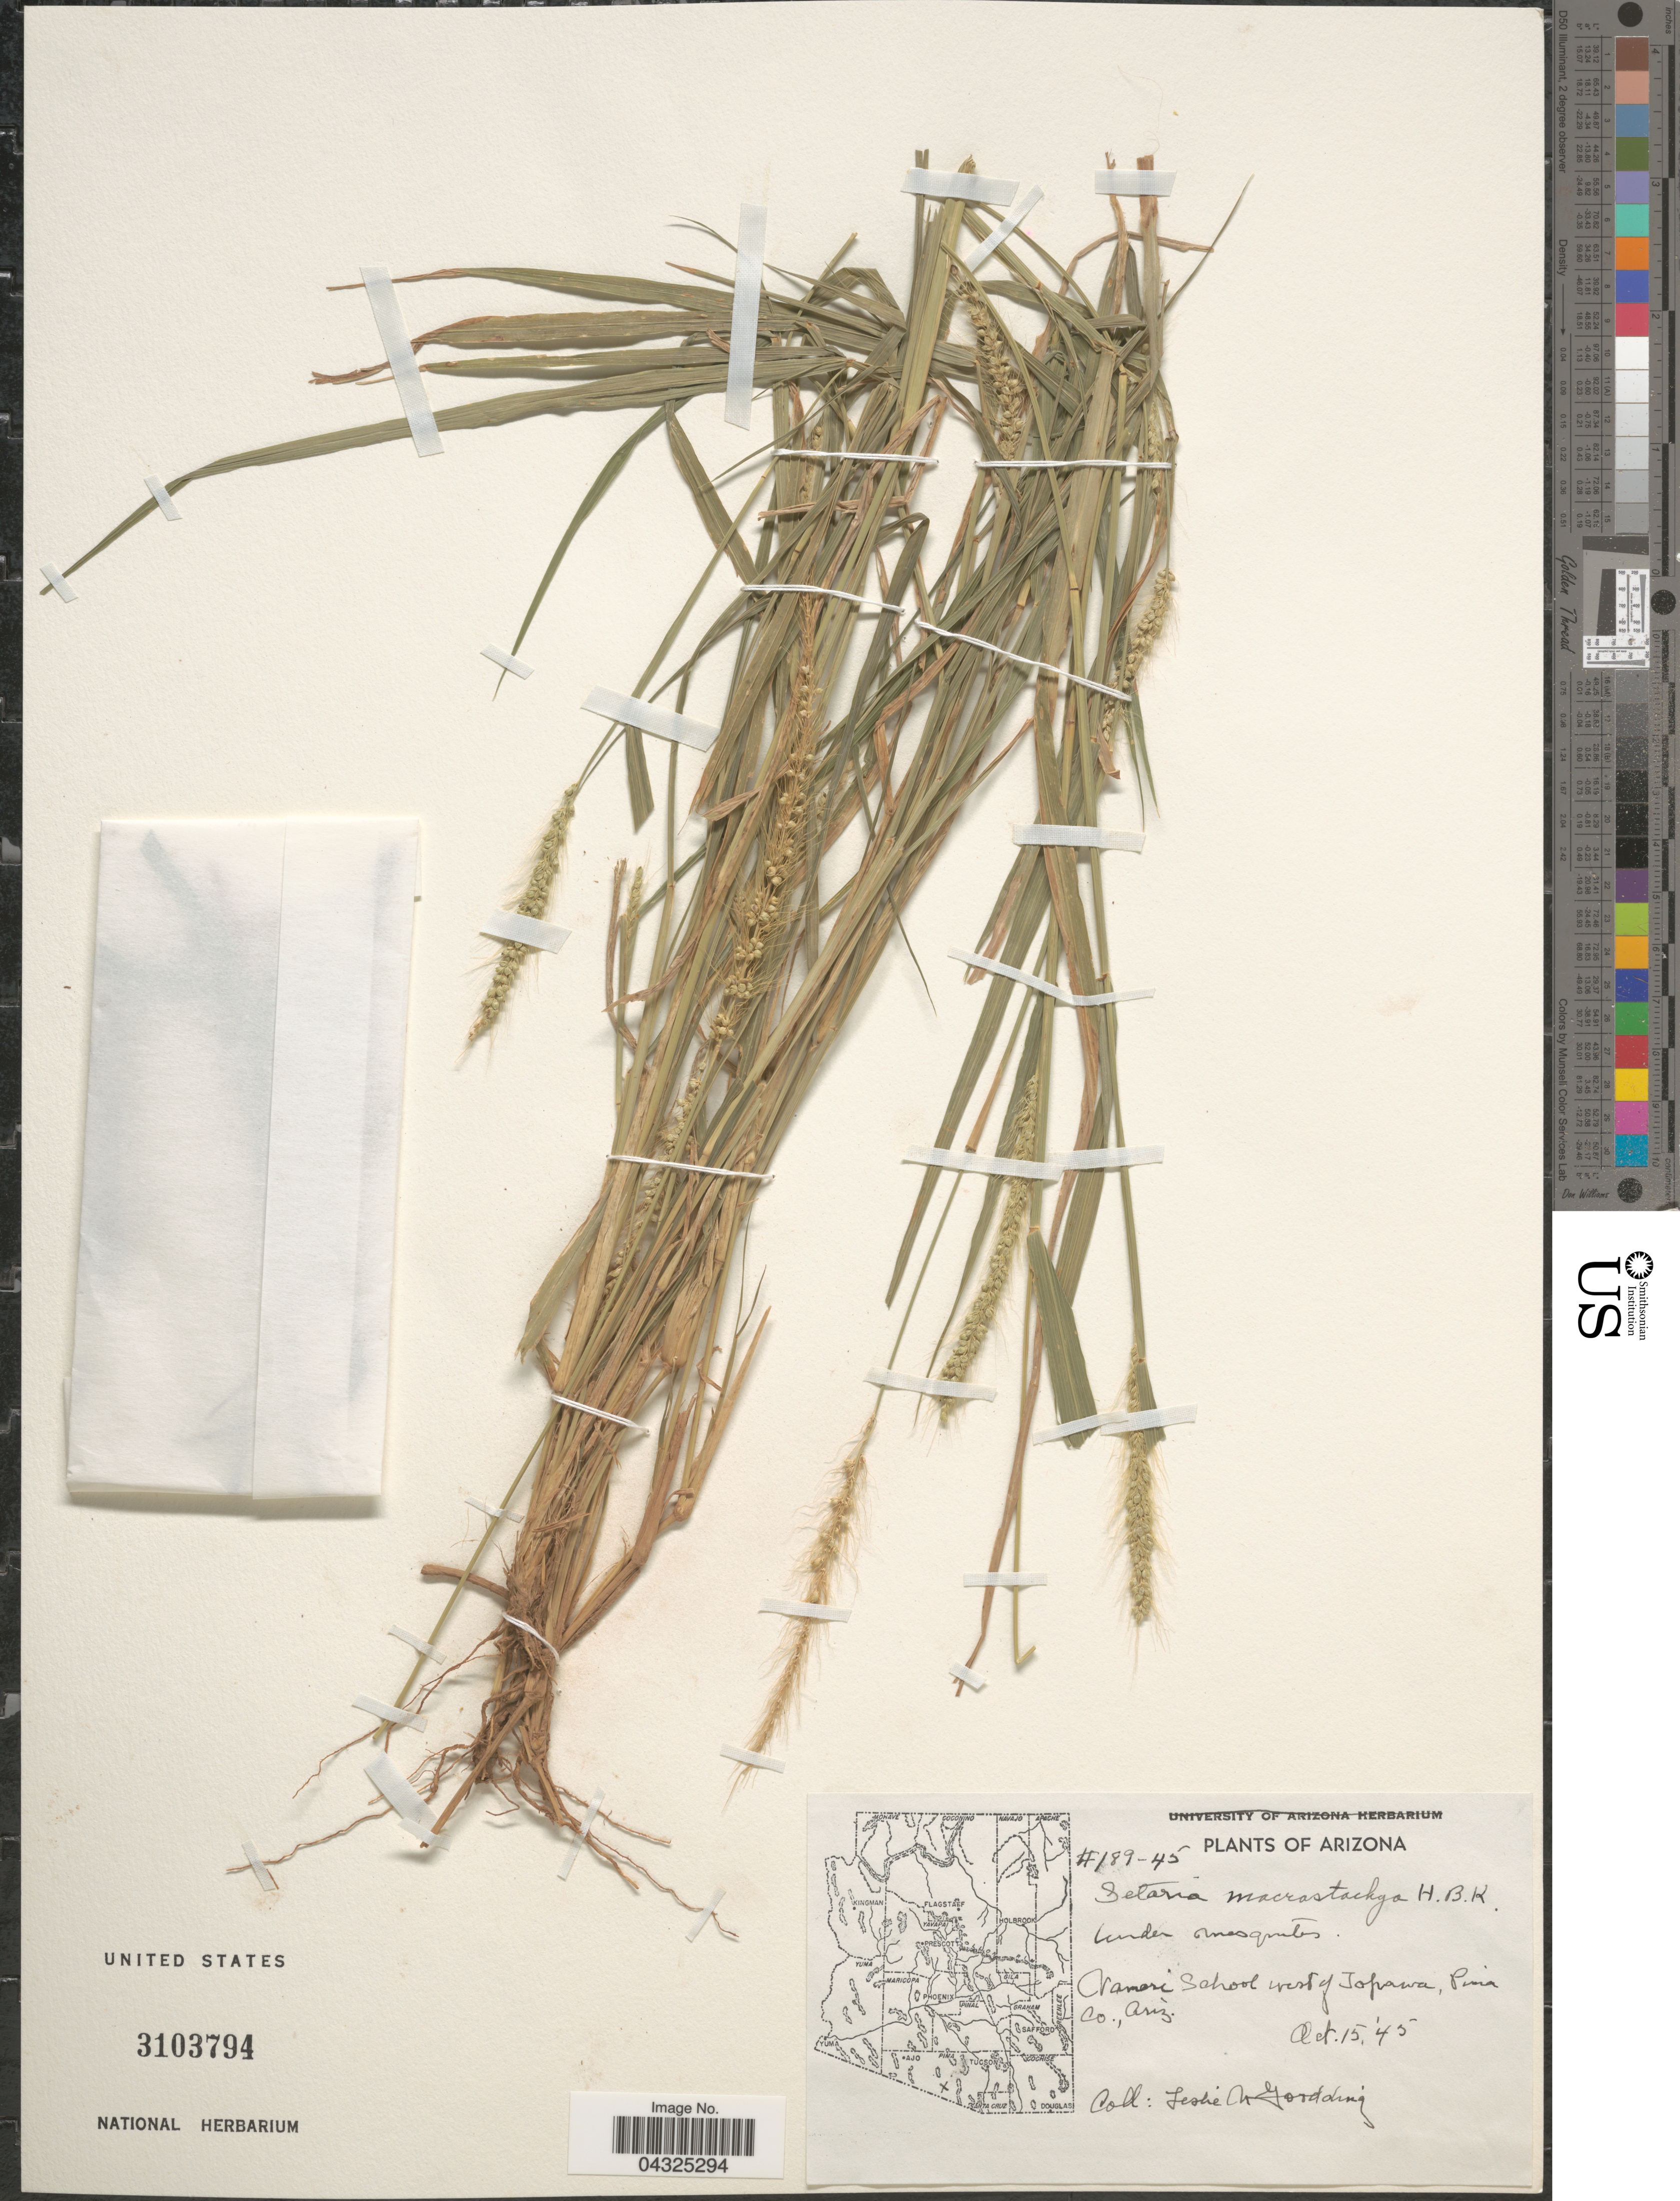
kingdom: Plantae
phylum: Tracheophyta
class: Liliopsida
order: Poales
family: Poaceae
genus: Setaria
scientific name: Setaria macrostachya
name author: Kunth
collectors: L. N. Goodding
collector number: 189-45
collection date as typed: Transcribed d/m/y: 15/10/45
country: United States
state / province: Arizona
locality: Vamori School west of Topawa, Pima Co.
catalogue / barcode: US 3103794